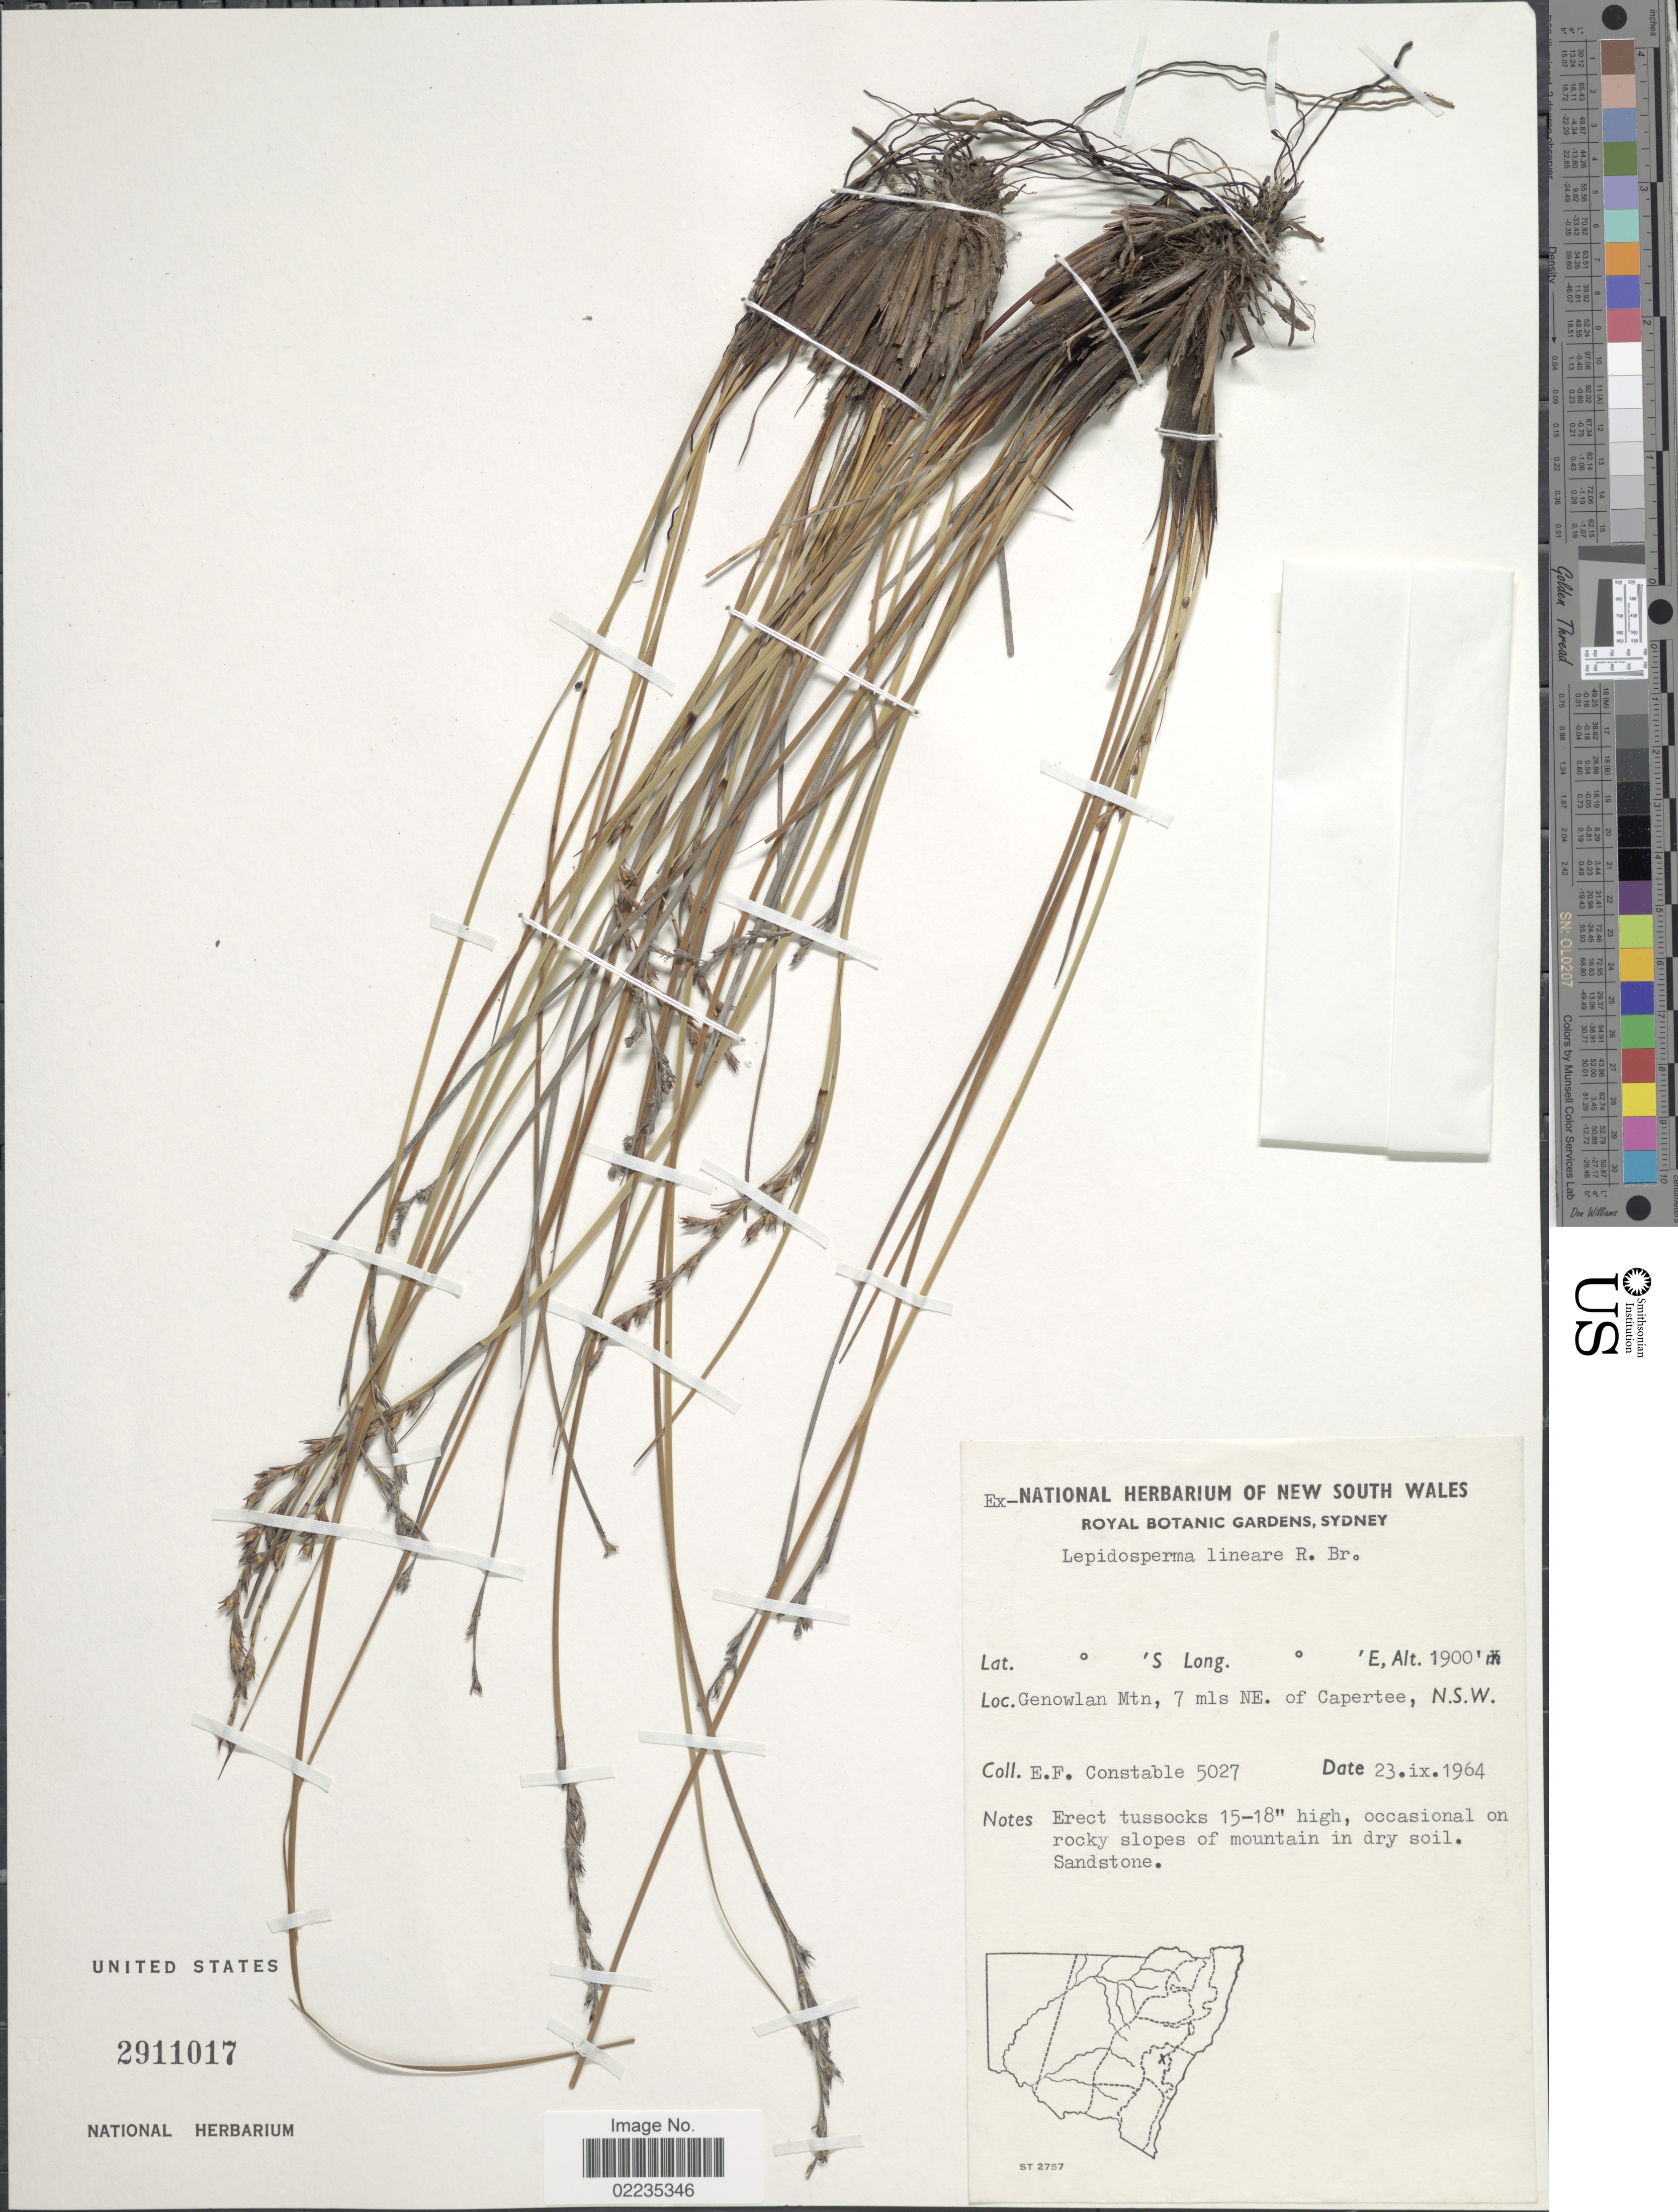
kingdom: Plantae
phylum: Tracheophyta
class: Liliopsida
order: Poales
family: Cyperaceae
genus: Lepidosperma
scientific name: Lepidosperma lineare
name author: R. Br.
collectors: E. F. Constable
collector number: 5027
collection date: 1964-09-23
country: Australia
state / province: New South Wales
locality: Genowlan Mtn, 7 mls NE. of Capertee, N.S.W.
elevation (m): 1900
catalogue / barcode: US 2911017